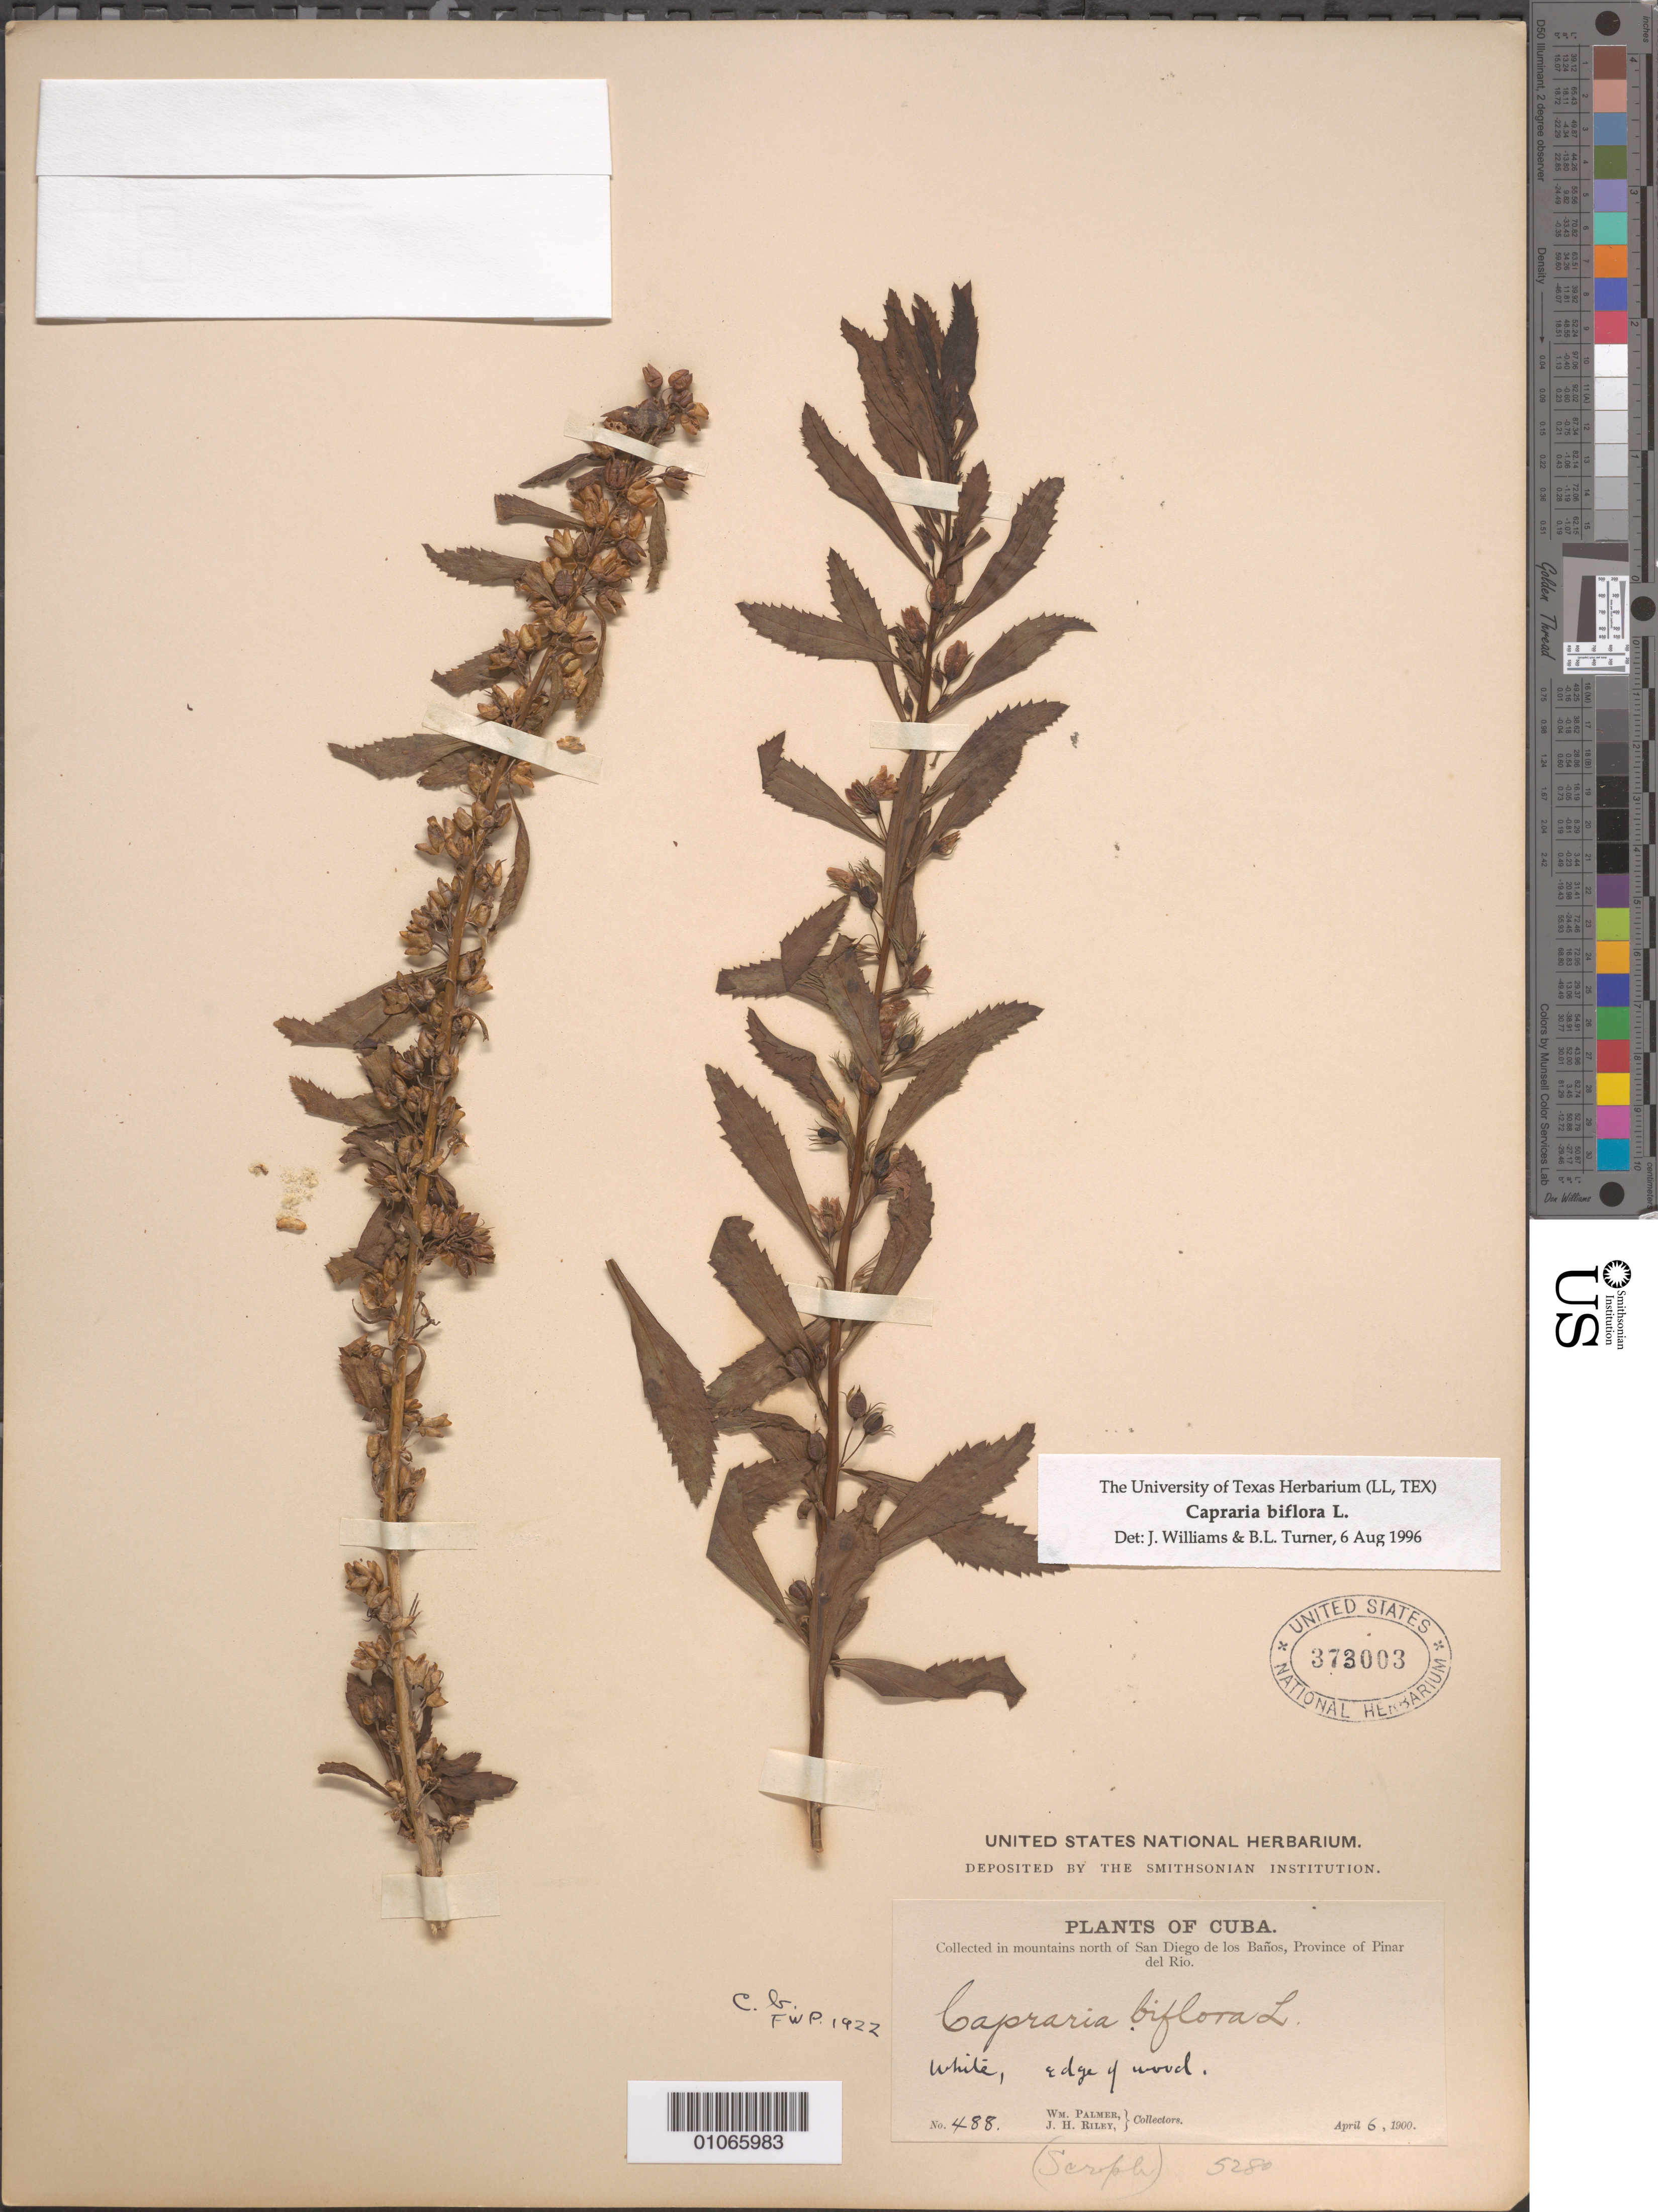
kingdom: Plantae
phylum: Tracheophyta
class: Magnoliopsida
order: Lamiales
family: Scrophulariaceae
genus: Capraria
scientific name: Capraria biflora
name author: L.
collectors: W. Palmer & J. H. Riley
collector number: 488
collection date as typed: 06 Apr 1900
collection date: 1900-04-06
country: Cuba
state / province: Pinar del Rio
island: Cuba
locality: Edge of wood, collected in mountains north of San Diego de los Banos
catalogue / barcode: US 373003